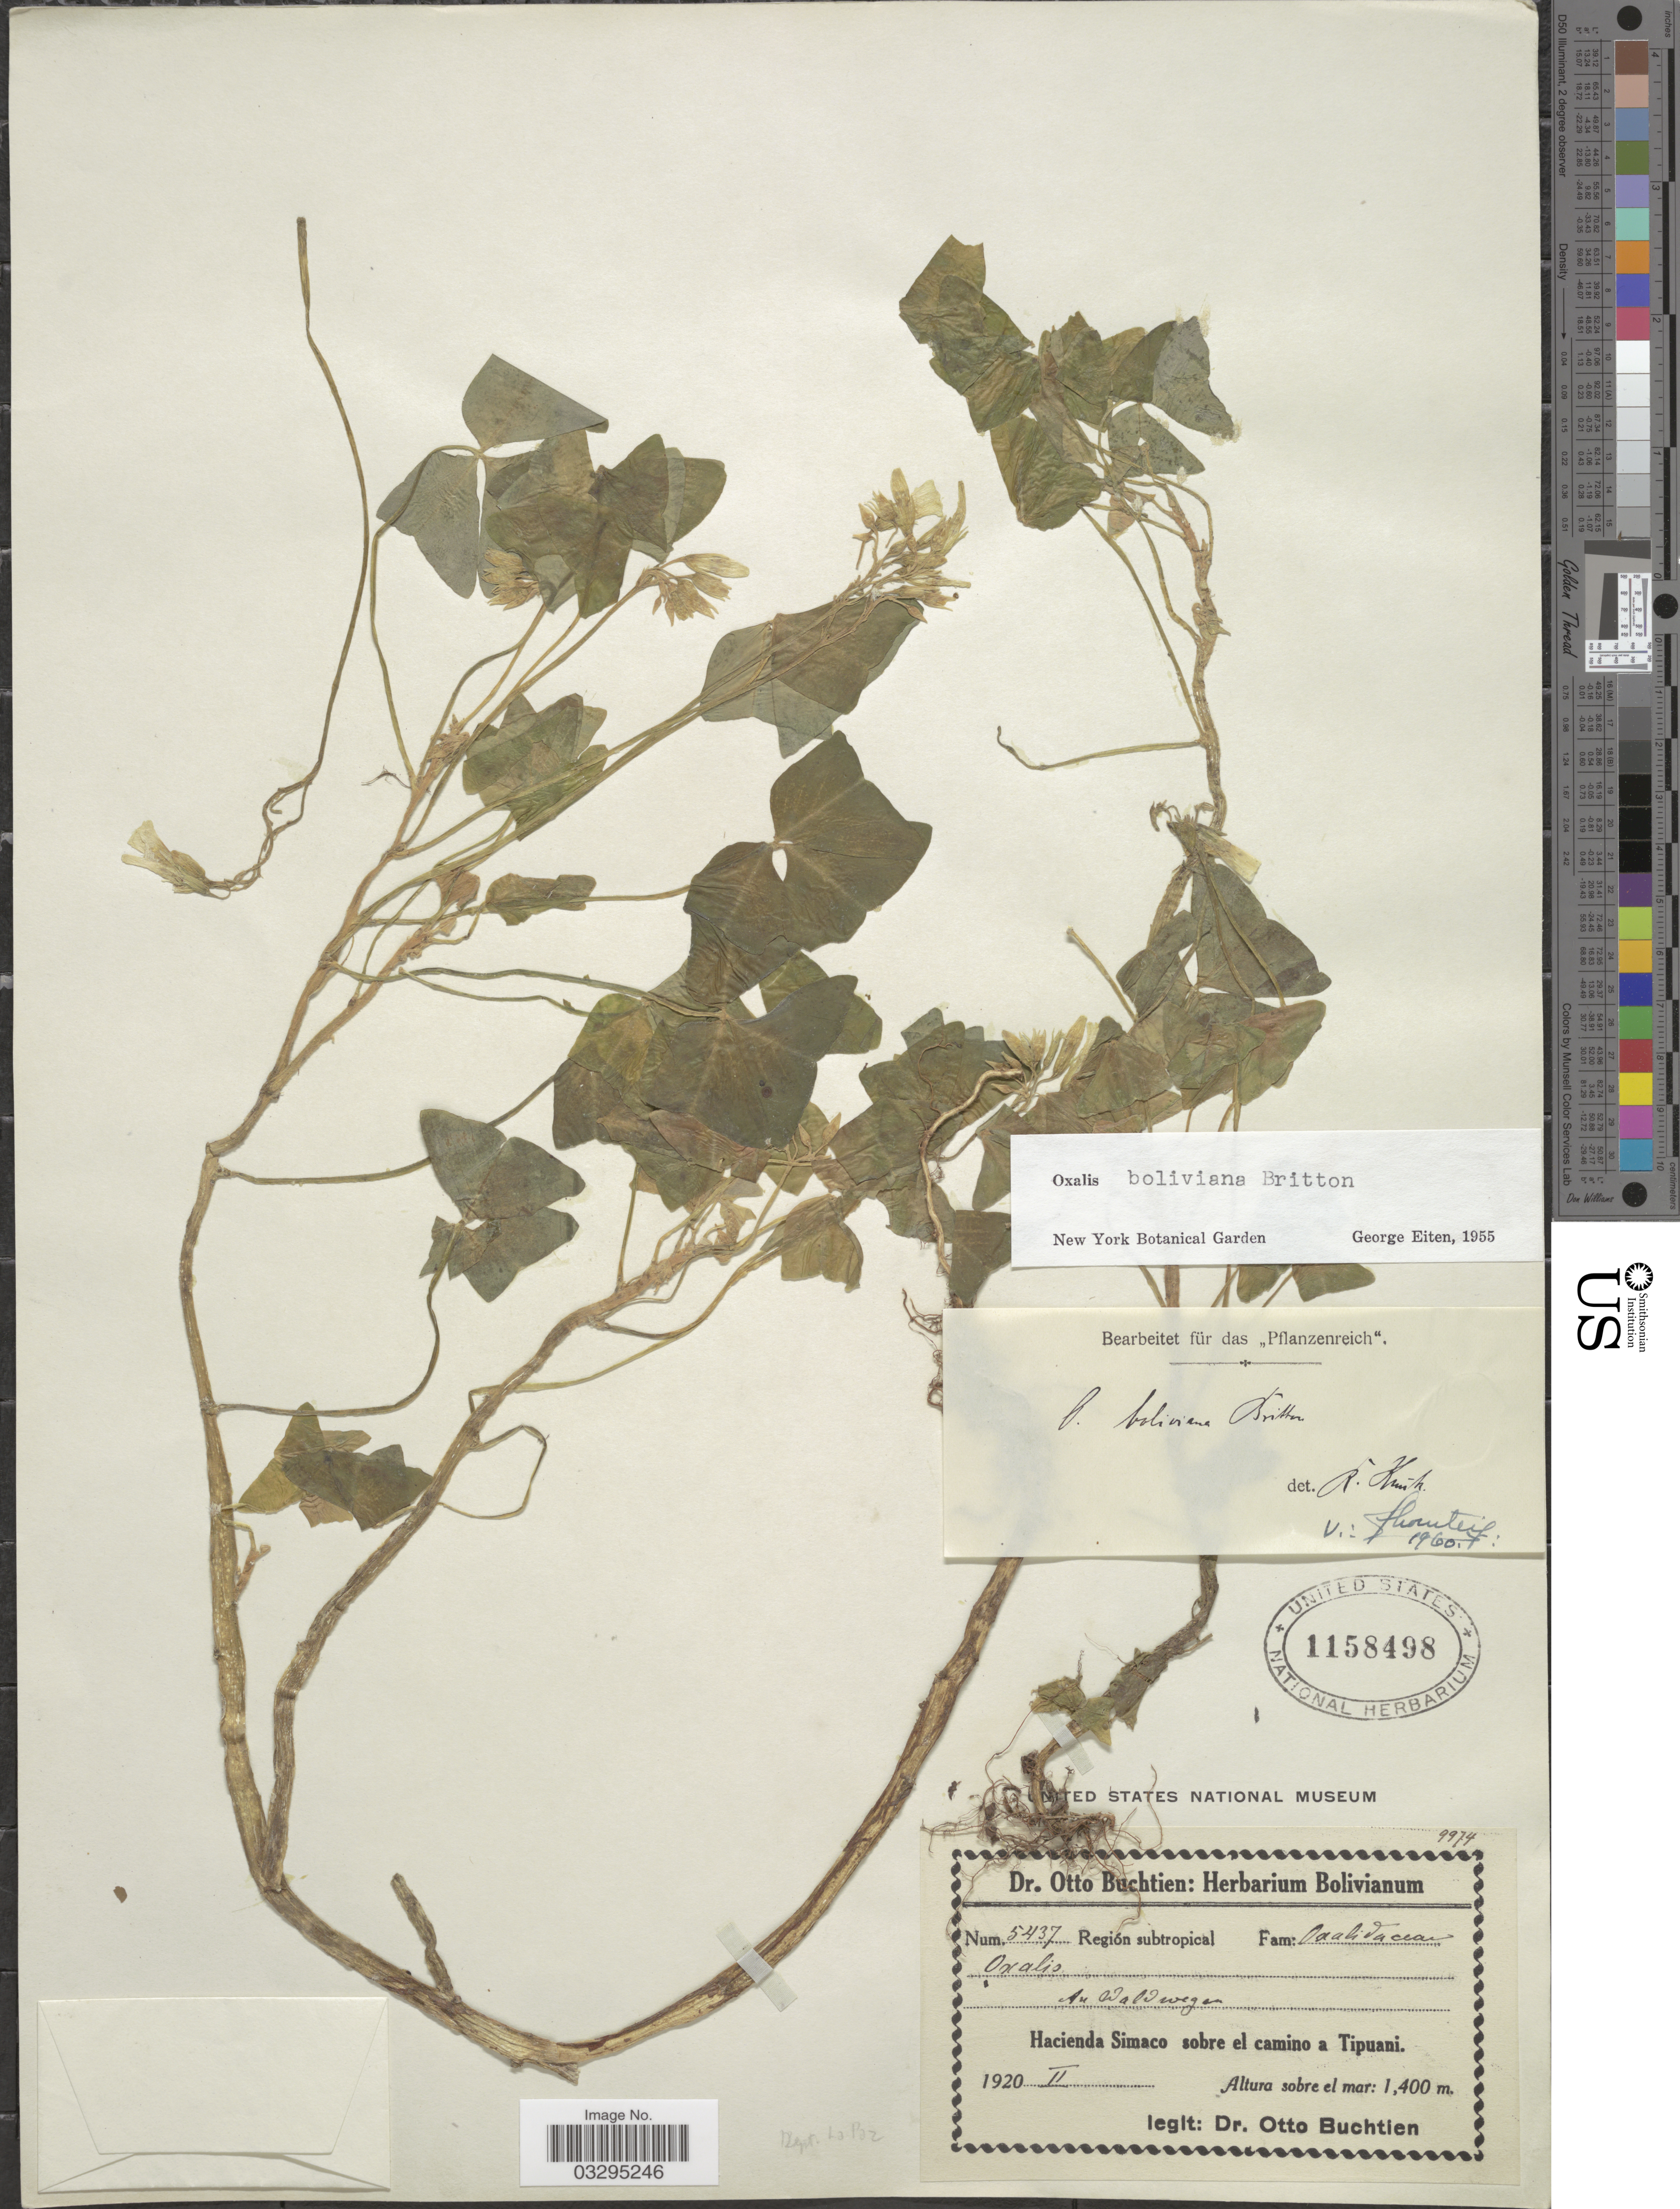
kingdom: Plantae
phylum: Tracheophyta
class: Magnoliopsida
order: Oxalidales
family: Oxalidaceae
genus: Oxalis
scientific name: Oxalis boliviana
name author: Britton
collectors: O. Buchtien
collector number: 5437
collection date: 1920-02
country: Bolivia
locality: Región subtropical. An Waldwegen. Hacienda Simaco sobre el camino a Tipuani.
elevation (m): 1400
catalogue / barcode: US 1158498